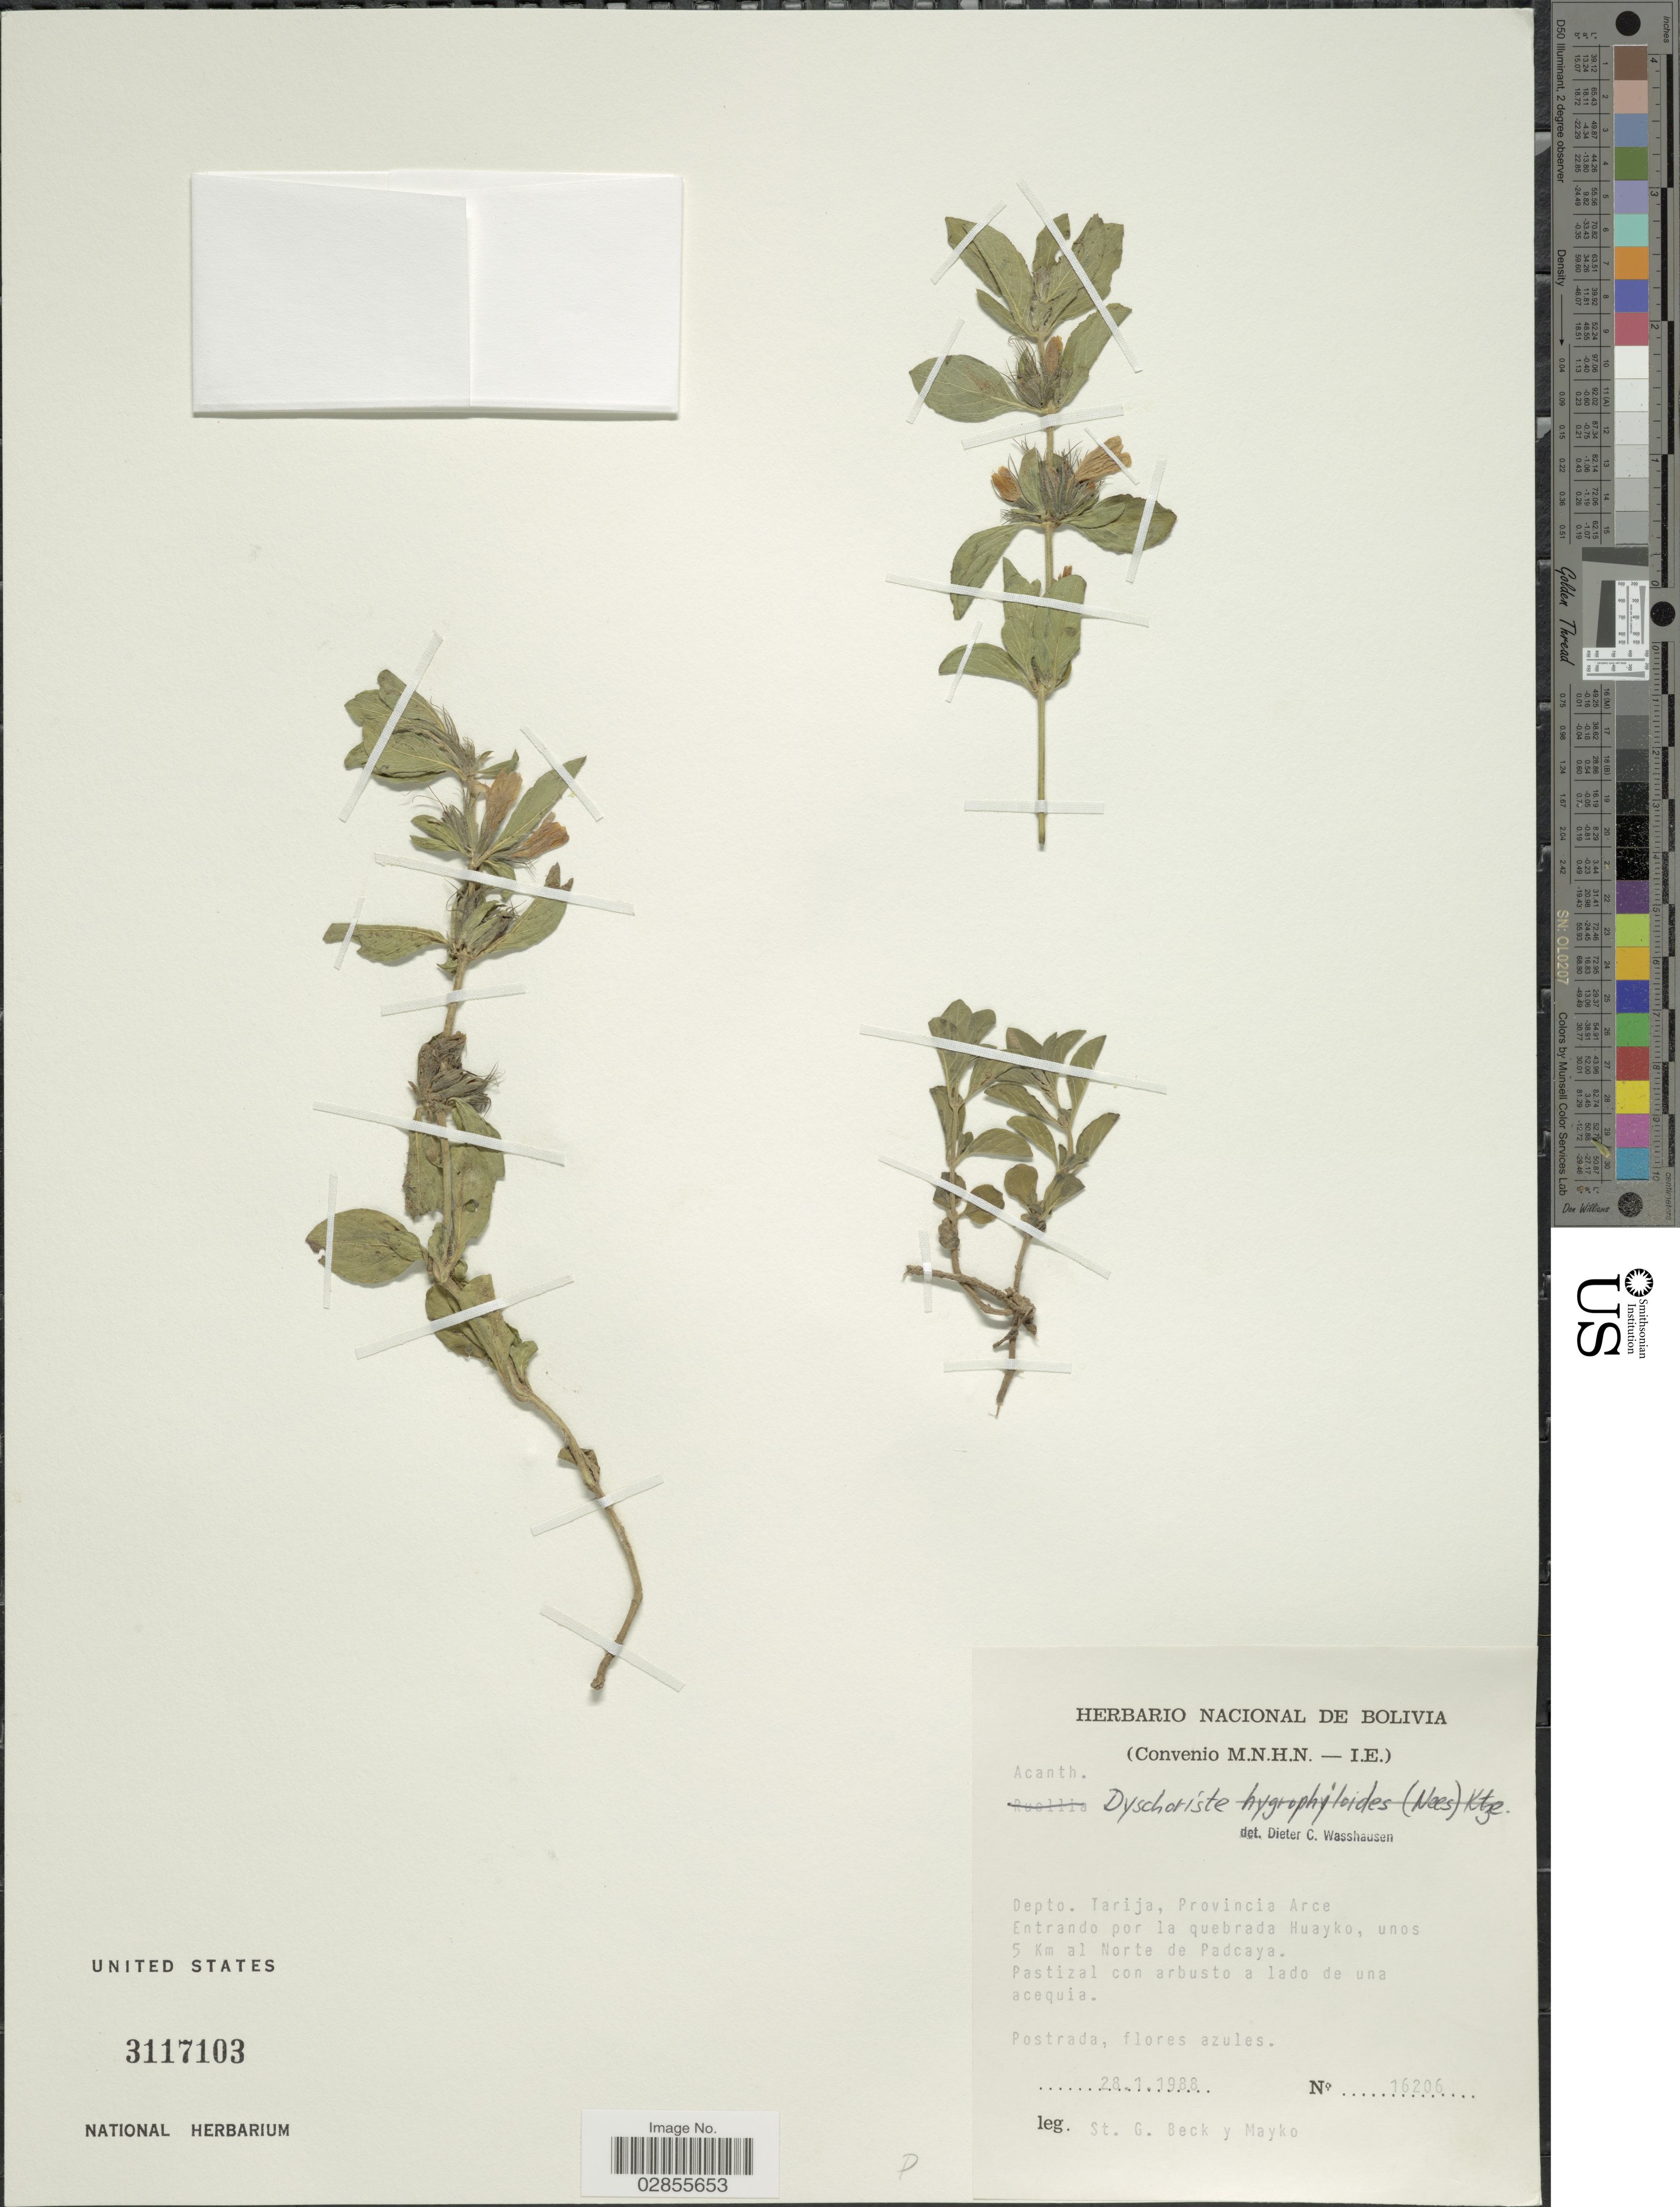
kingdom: Plantae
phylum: Tracheophyta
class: Magnoliopsida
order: Lamiales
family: Acanthaceae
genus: Dyschoriste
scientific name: Dyschoriste boliviana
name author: Wassh. & J.R.I. Wood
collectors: S. G. Beck & Mayko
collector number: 16206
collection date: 1988-01-28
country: Bolivia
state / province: Tarija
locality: Depto. Tarija, Provincia Acre. Entrando por la quebrada Huayko, unos 5 Km al Norte de Padcaya.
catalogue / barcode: US 3117103